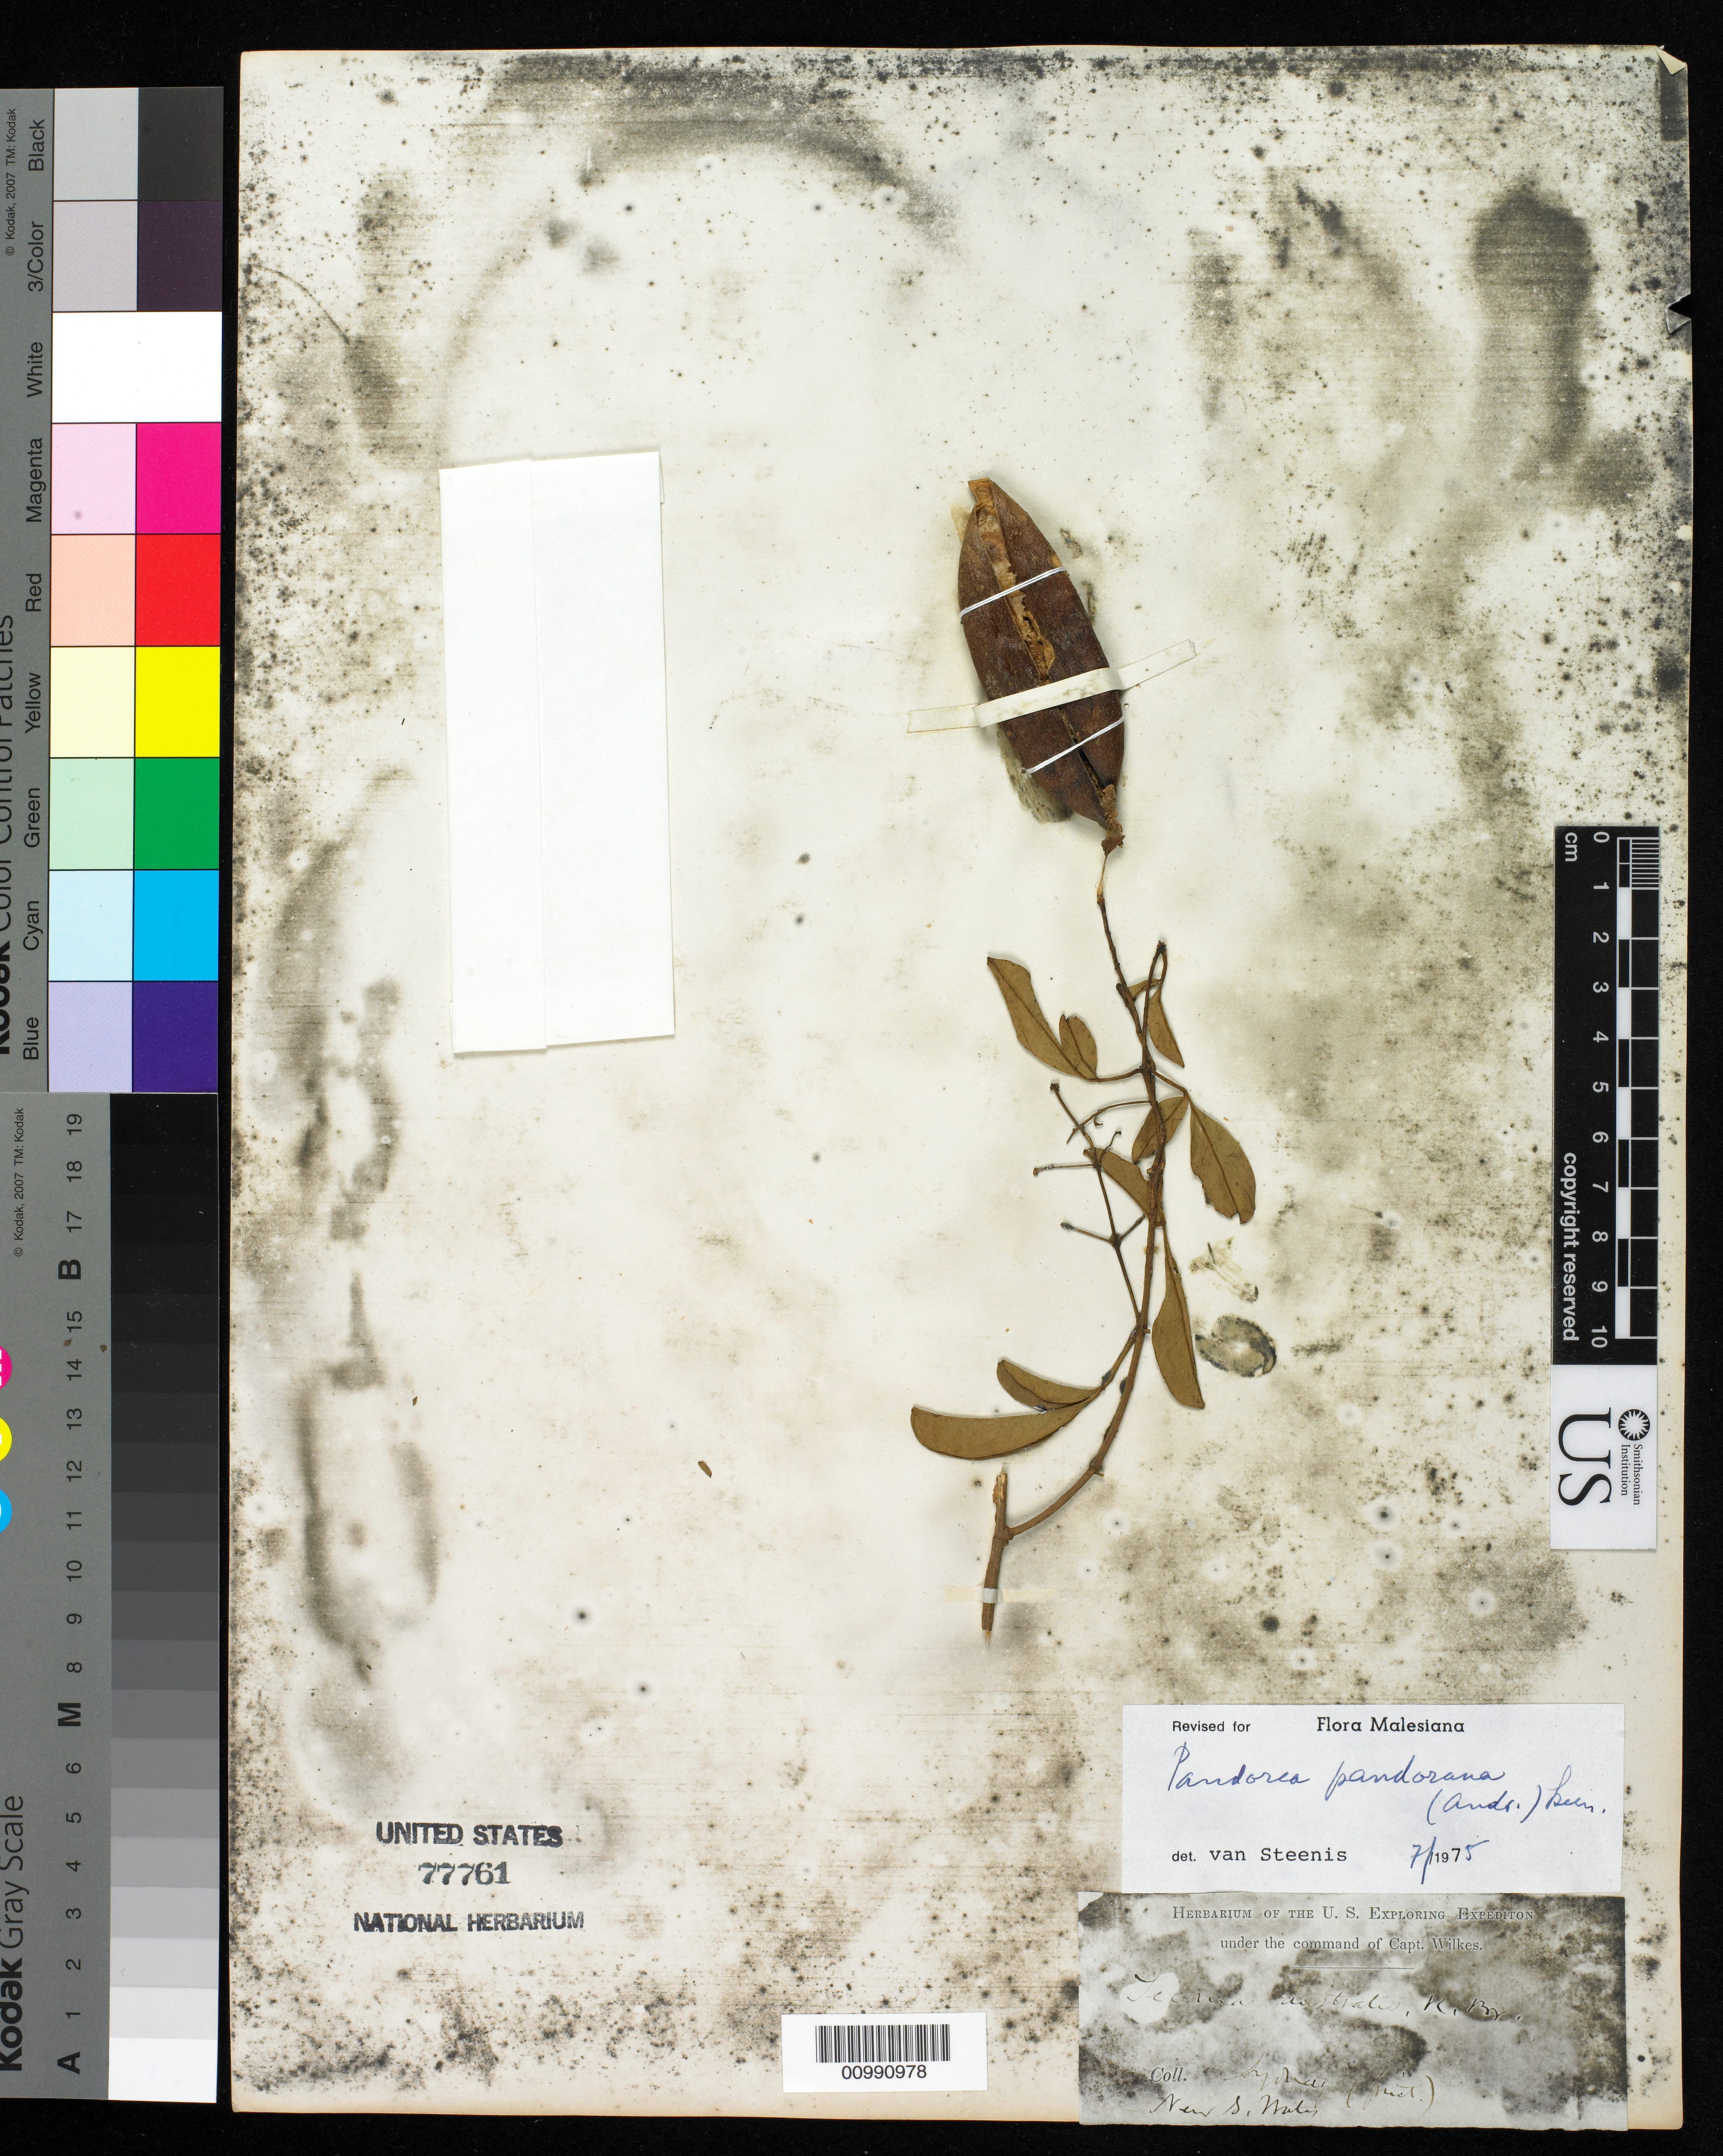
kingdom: Plantae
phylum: Tracheophyta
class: Magnoliopsida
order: Lamiales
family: Bignoniaceae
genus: Pandorea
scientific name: Pandorea pandorana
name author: (Andrews) Steenis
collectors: Wilkes Explor. Exped.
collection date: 1838/1842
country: Australia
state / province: New South Wales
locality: Sydney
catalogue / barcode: US 7761